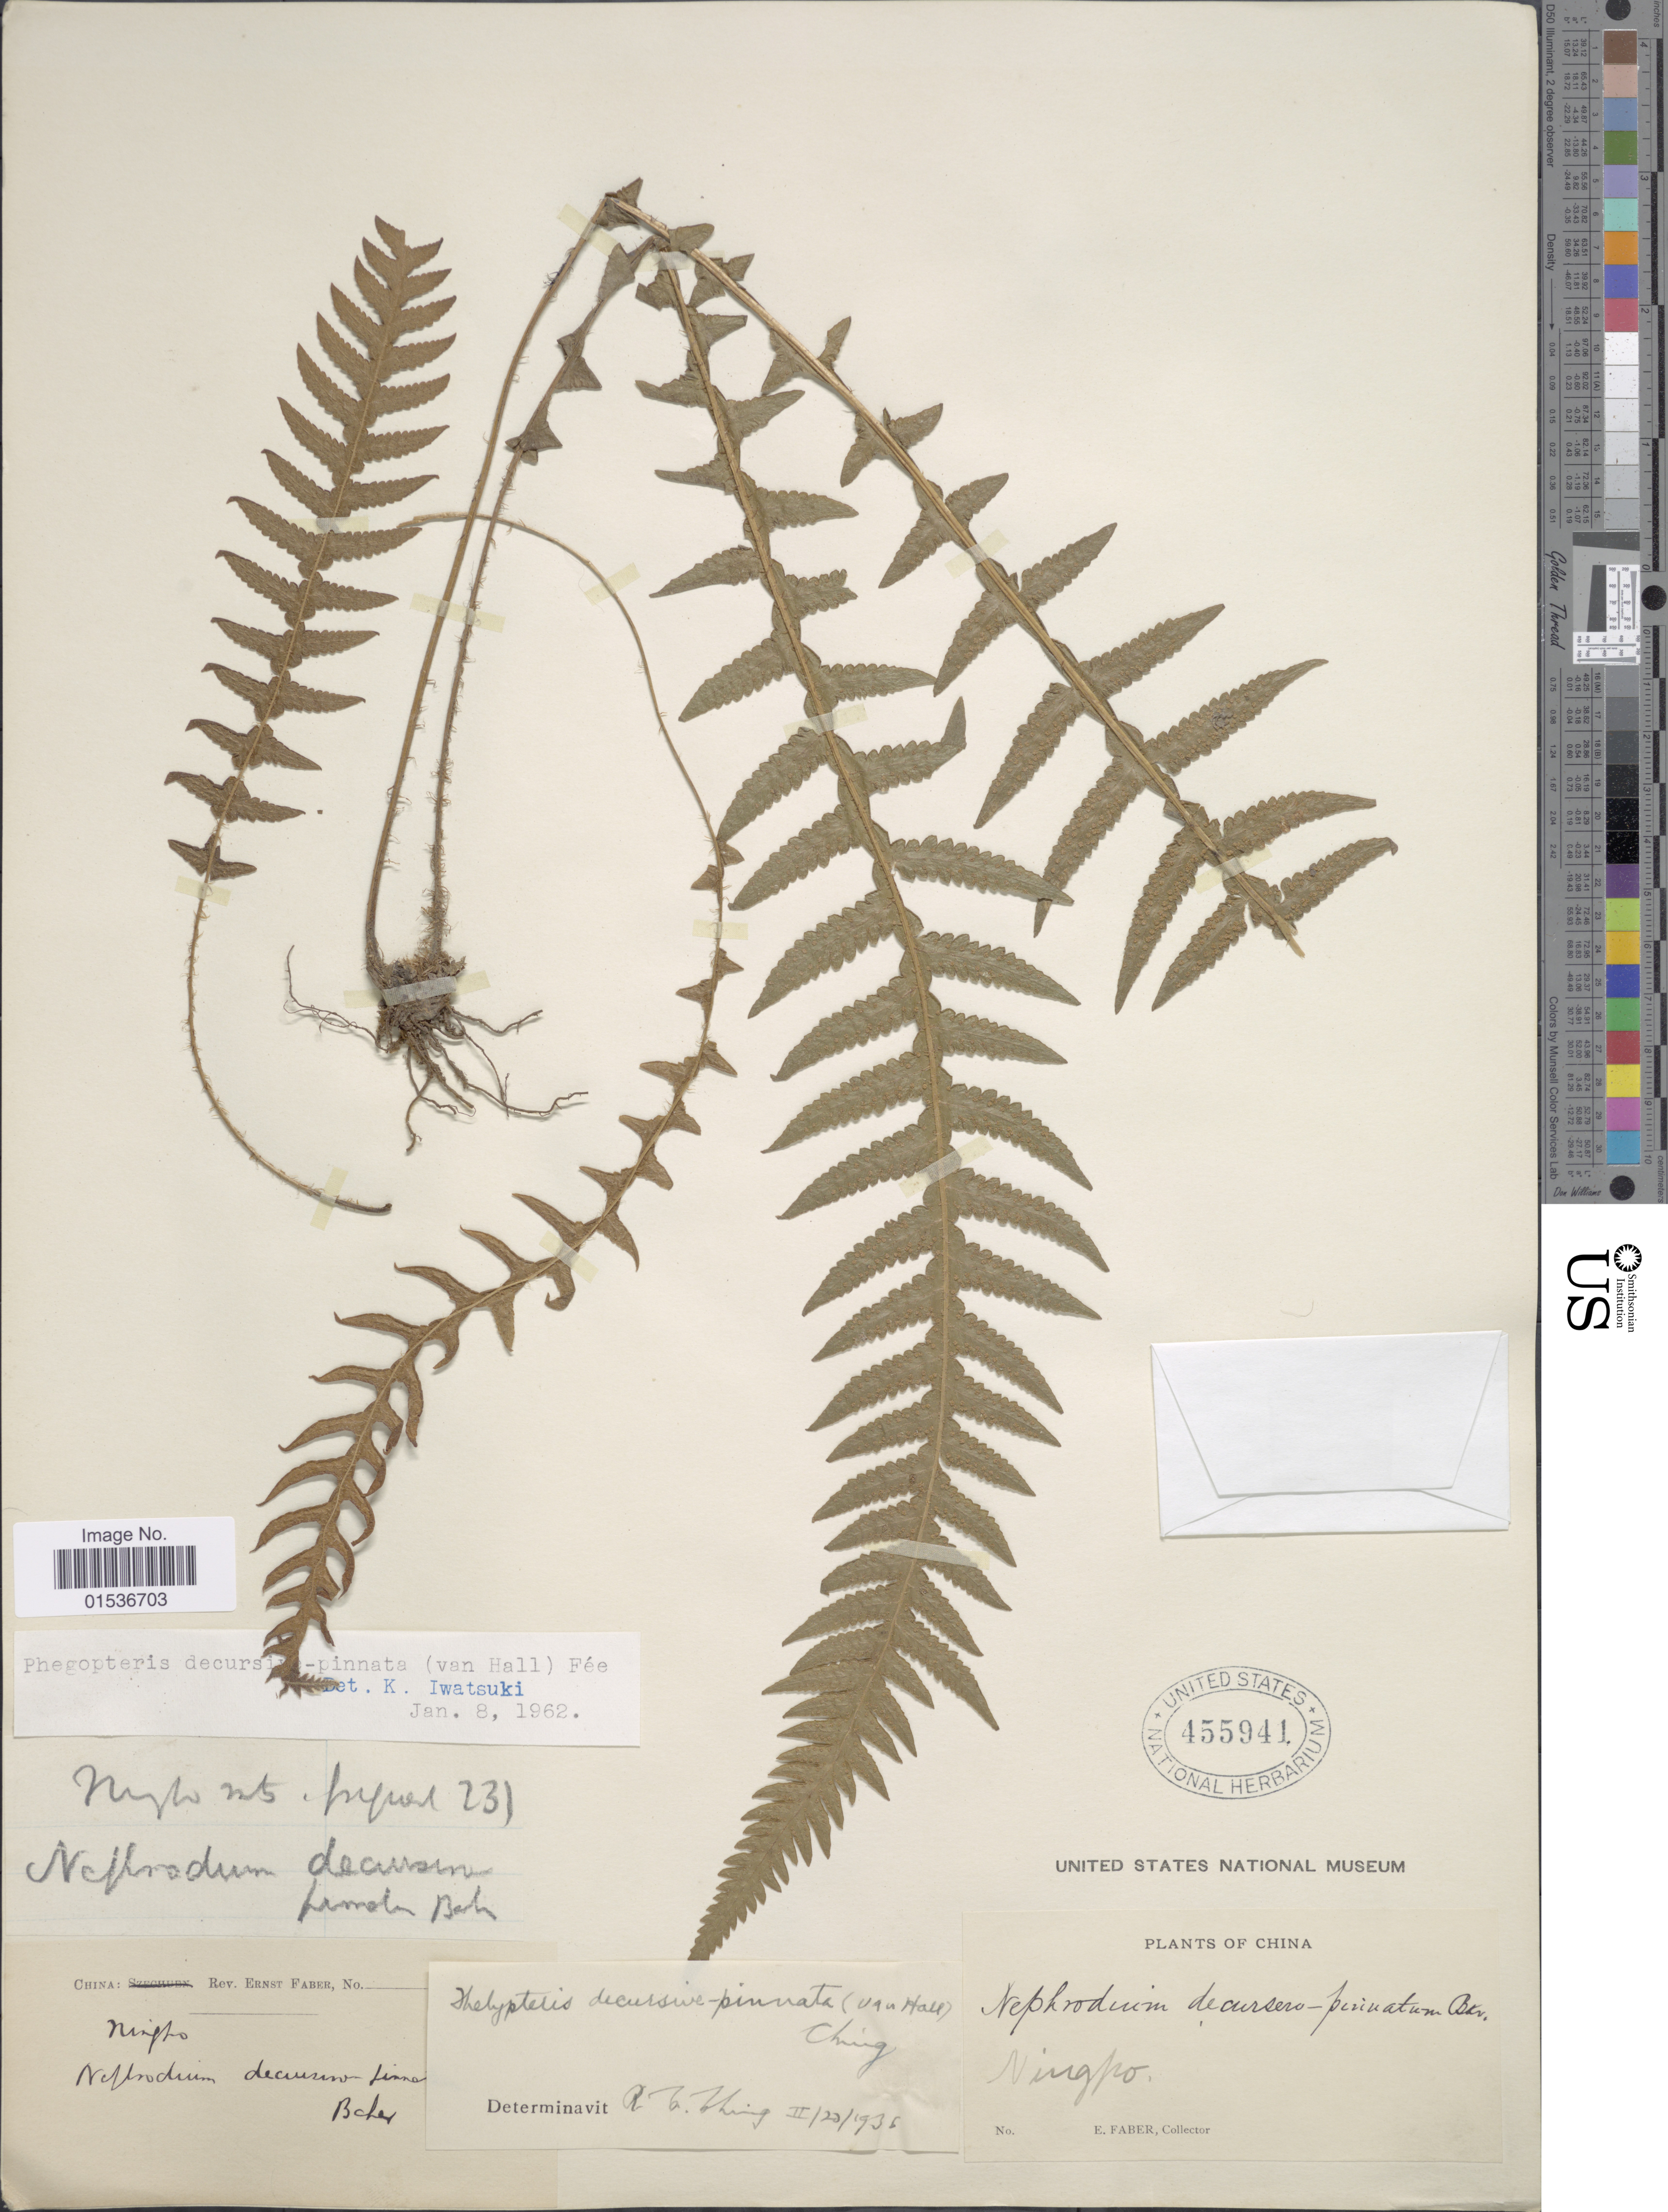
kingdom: Plantae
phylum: Tracheophyta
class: Polypodiopsida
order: Polypodiales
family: Thelypteridaceae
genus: Phegopteris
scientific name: Phegopteris decursivepinnata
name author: (H.C. Hall) Fée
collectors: E. Faber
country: China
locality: China. Ningko.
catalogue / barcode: US 455941